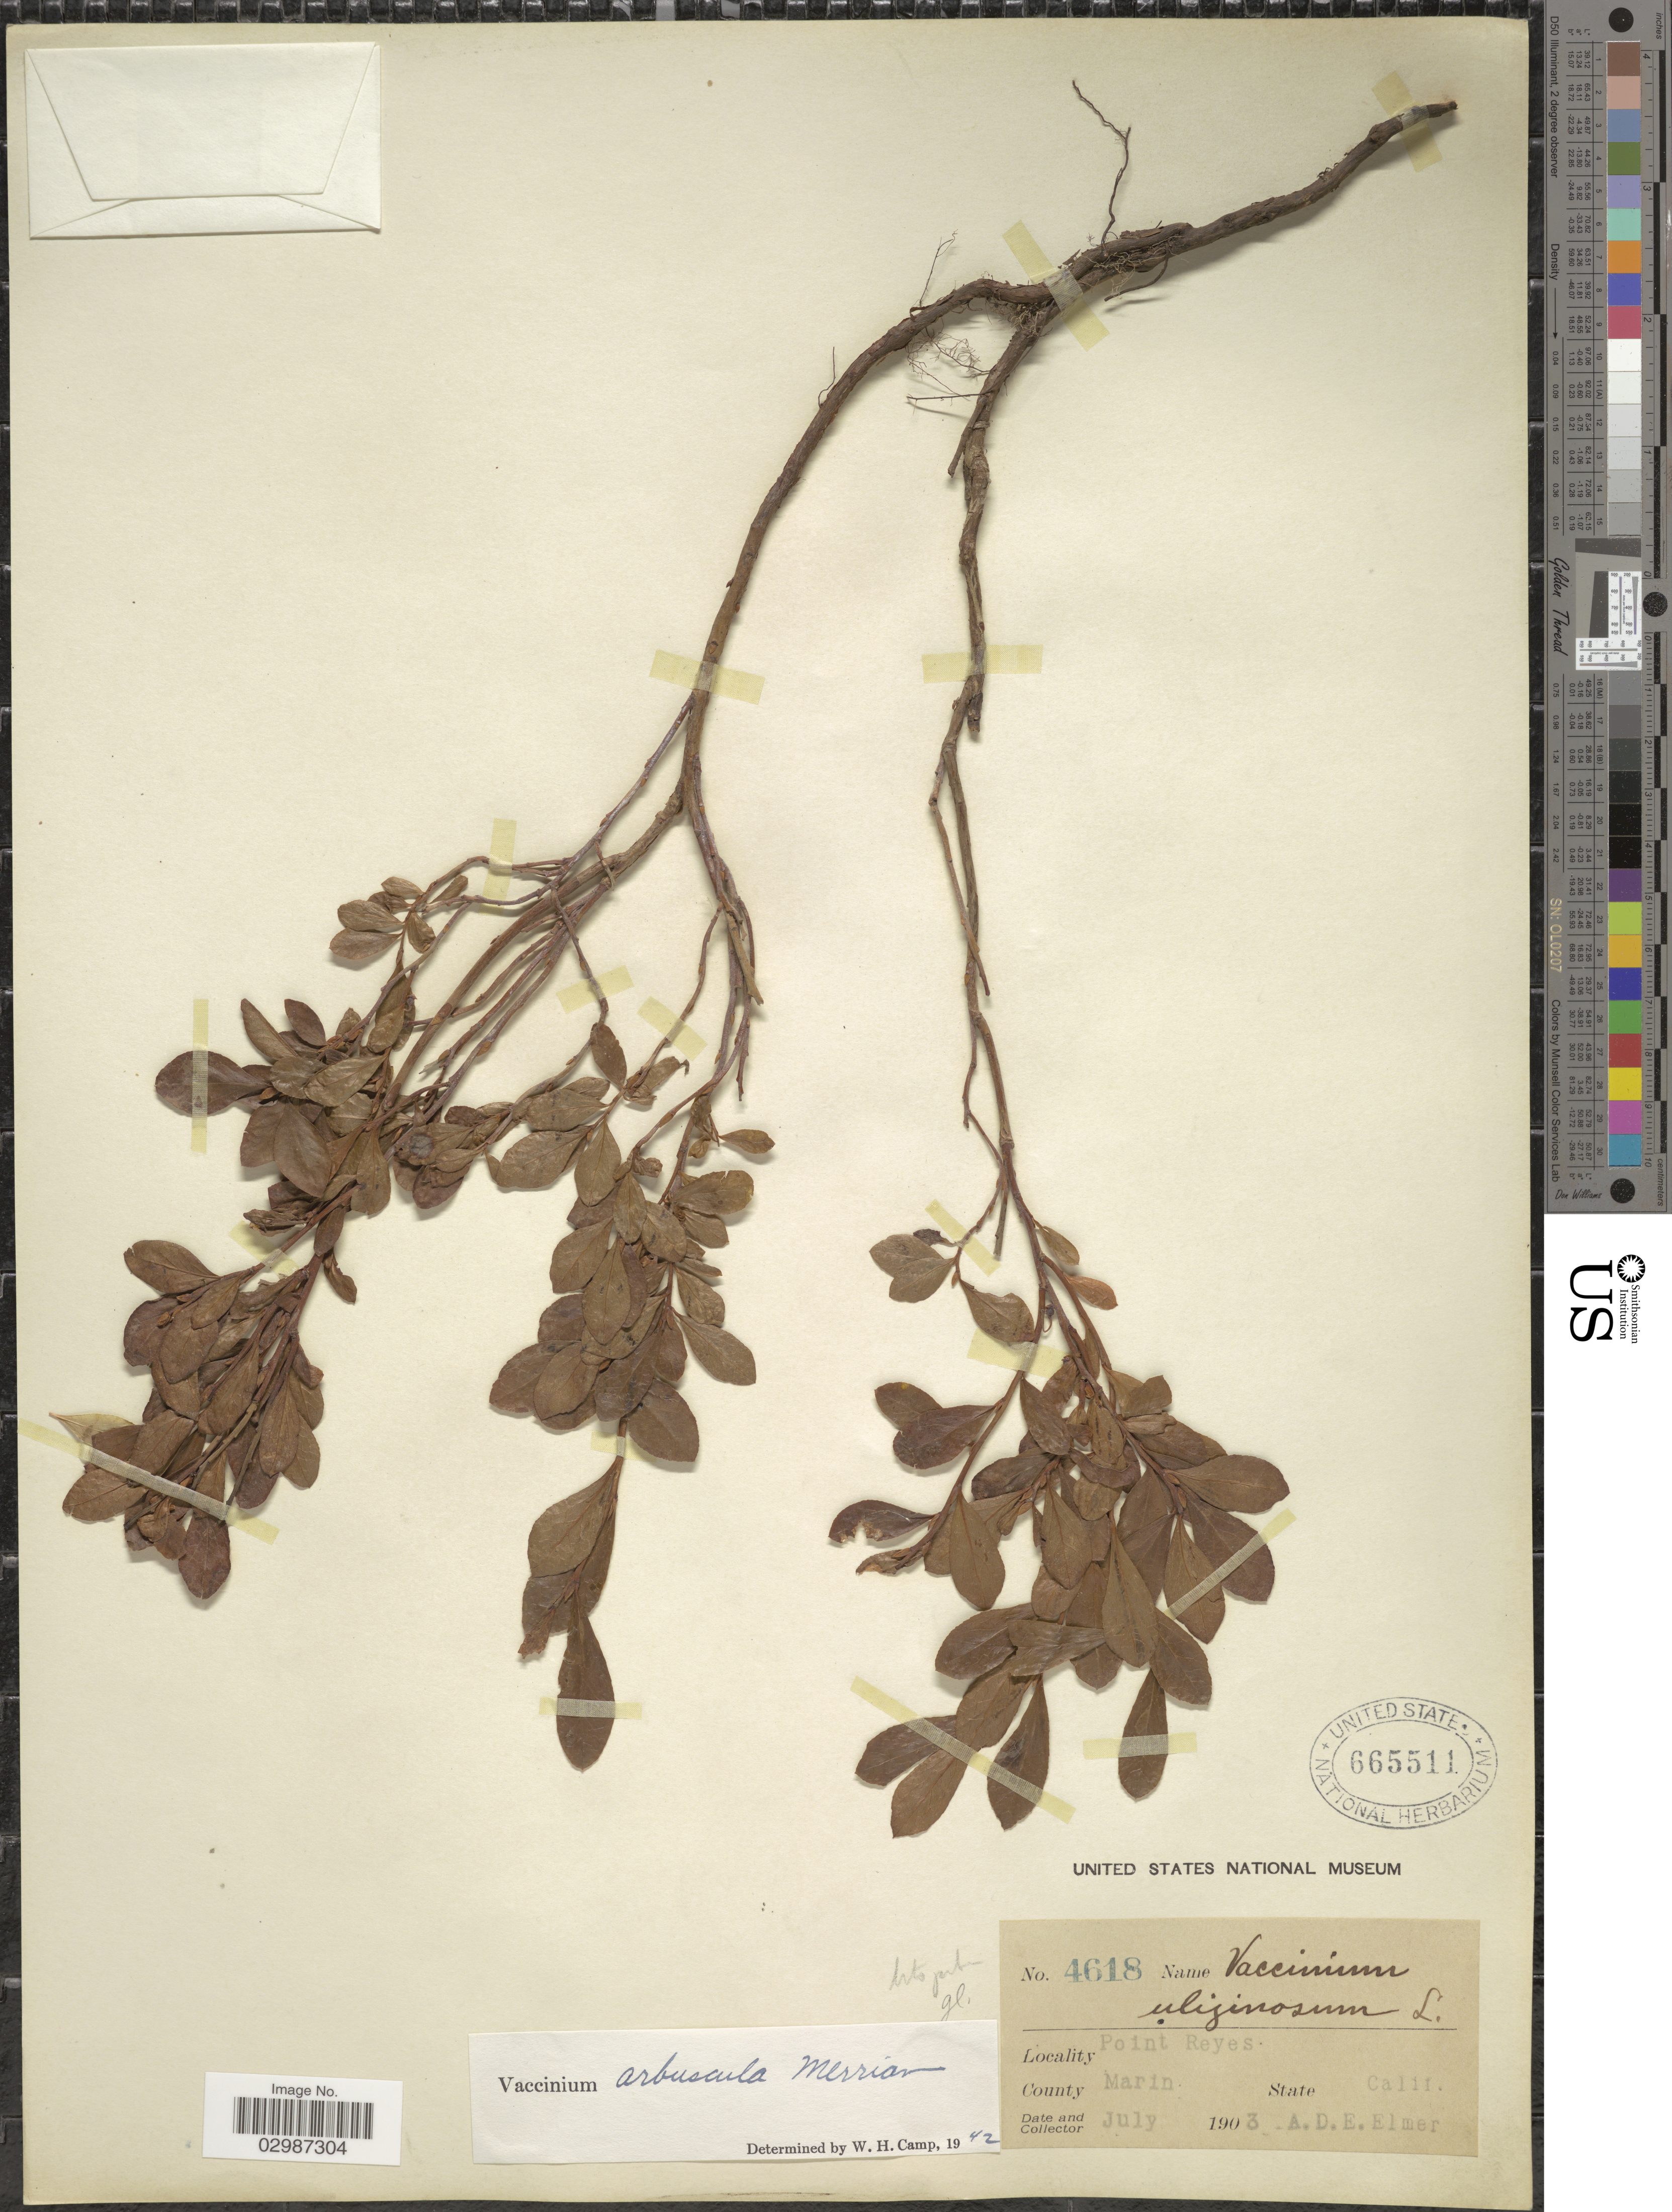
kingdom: Plantae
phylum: Tracheophyta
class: Magnoliopsida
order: Ericales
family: Ericaceae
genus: Vaccinium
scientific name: Vaccinium arbuscula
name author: (A. Gray) Merriam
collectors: A. D. E. Elmer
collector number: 4618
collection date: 1903-07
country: United States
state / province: California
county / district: Marin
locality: Point Reyes, County Marin.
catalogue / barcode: US 665511